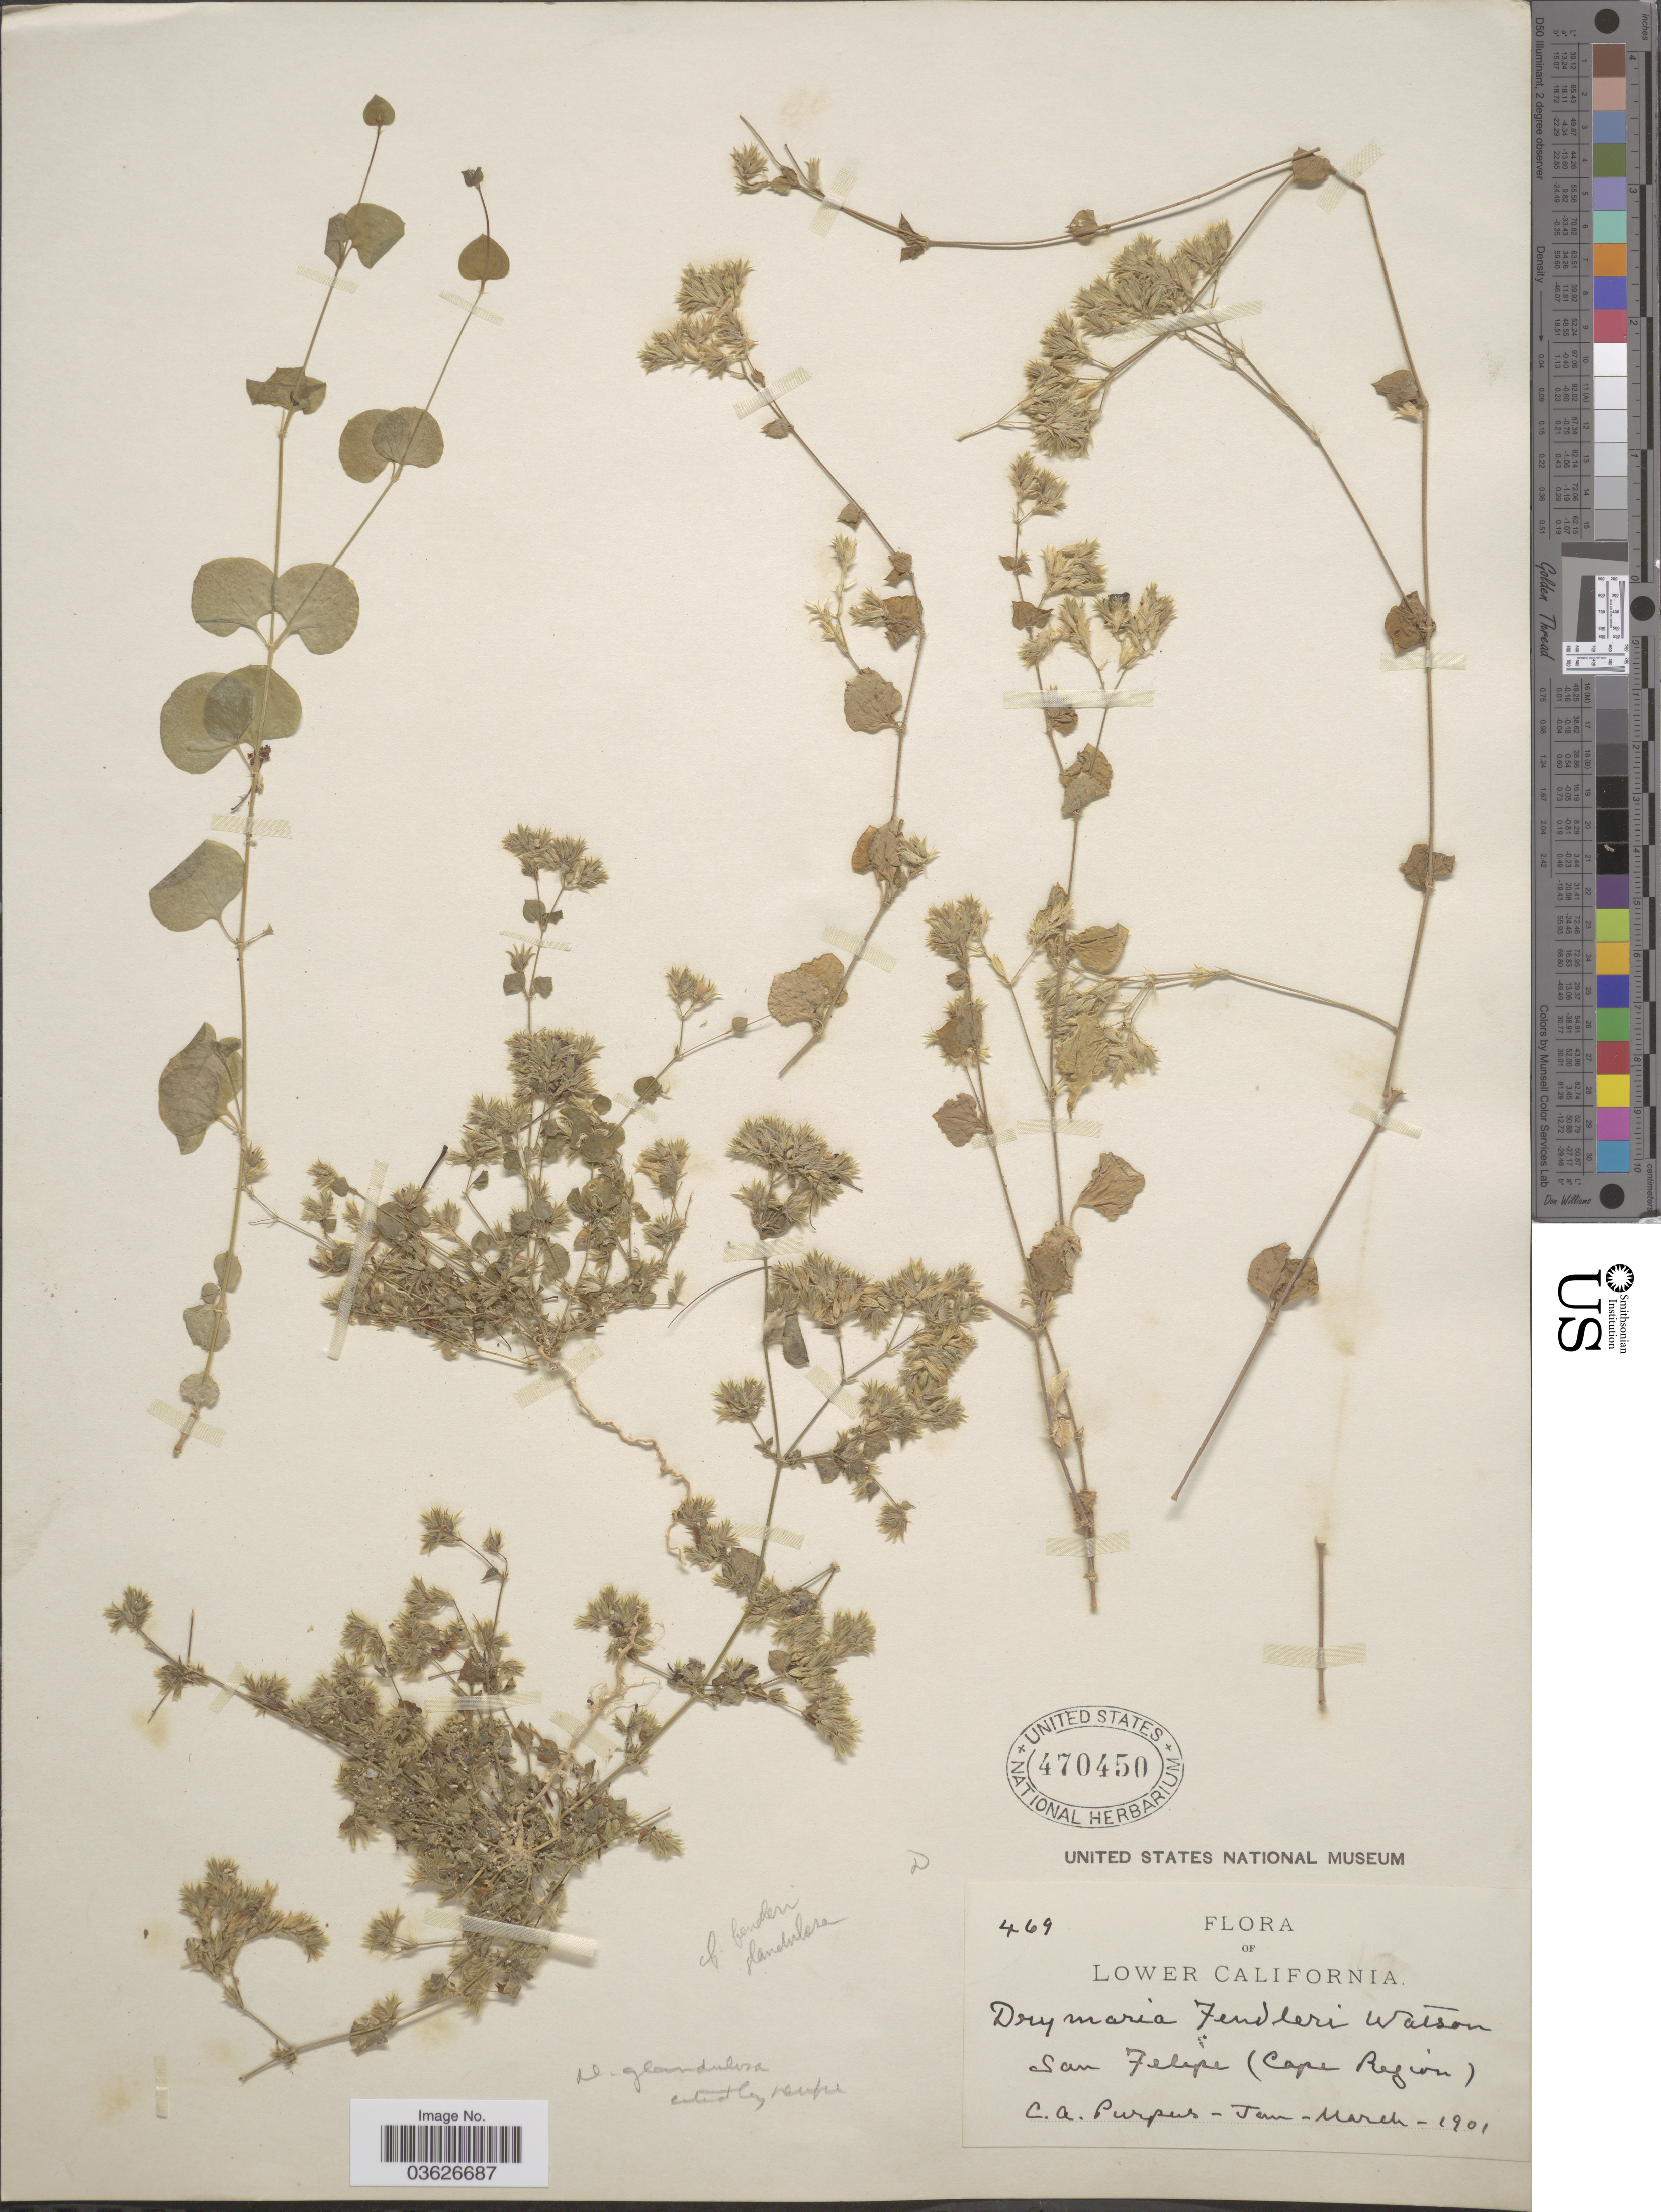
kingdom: Plantae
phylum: Tracheophyta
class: Magnoliopsida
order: Caryophyllales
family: Caryophyllaceae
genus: Drymaria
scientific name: Drymaria fendleri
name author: S. Watson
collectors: C. A. Purpus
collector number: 469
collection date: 1901-01/1901-03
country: Mexico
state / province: Baja California Sur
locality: Lower California. San Felipe (Cape Region).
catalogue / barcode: US 470450